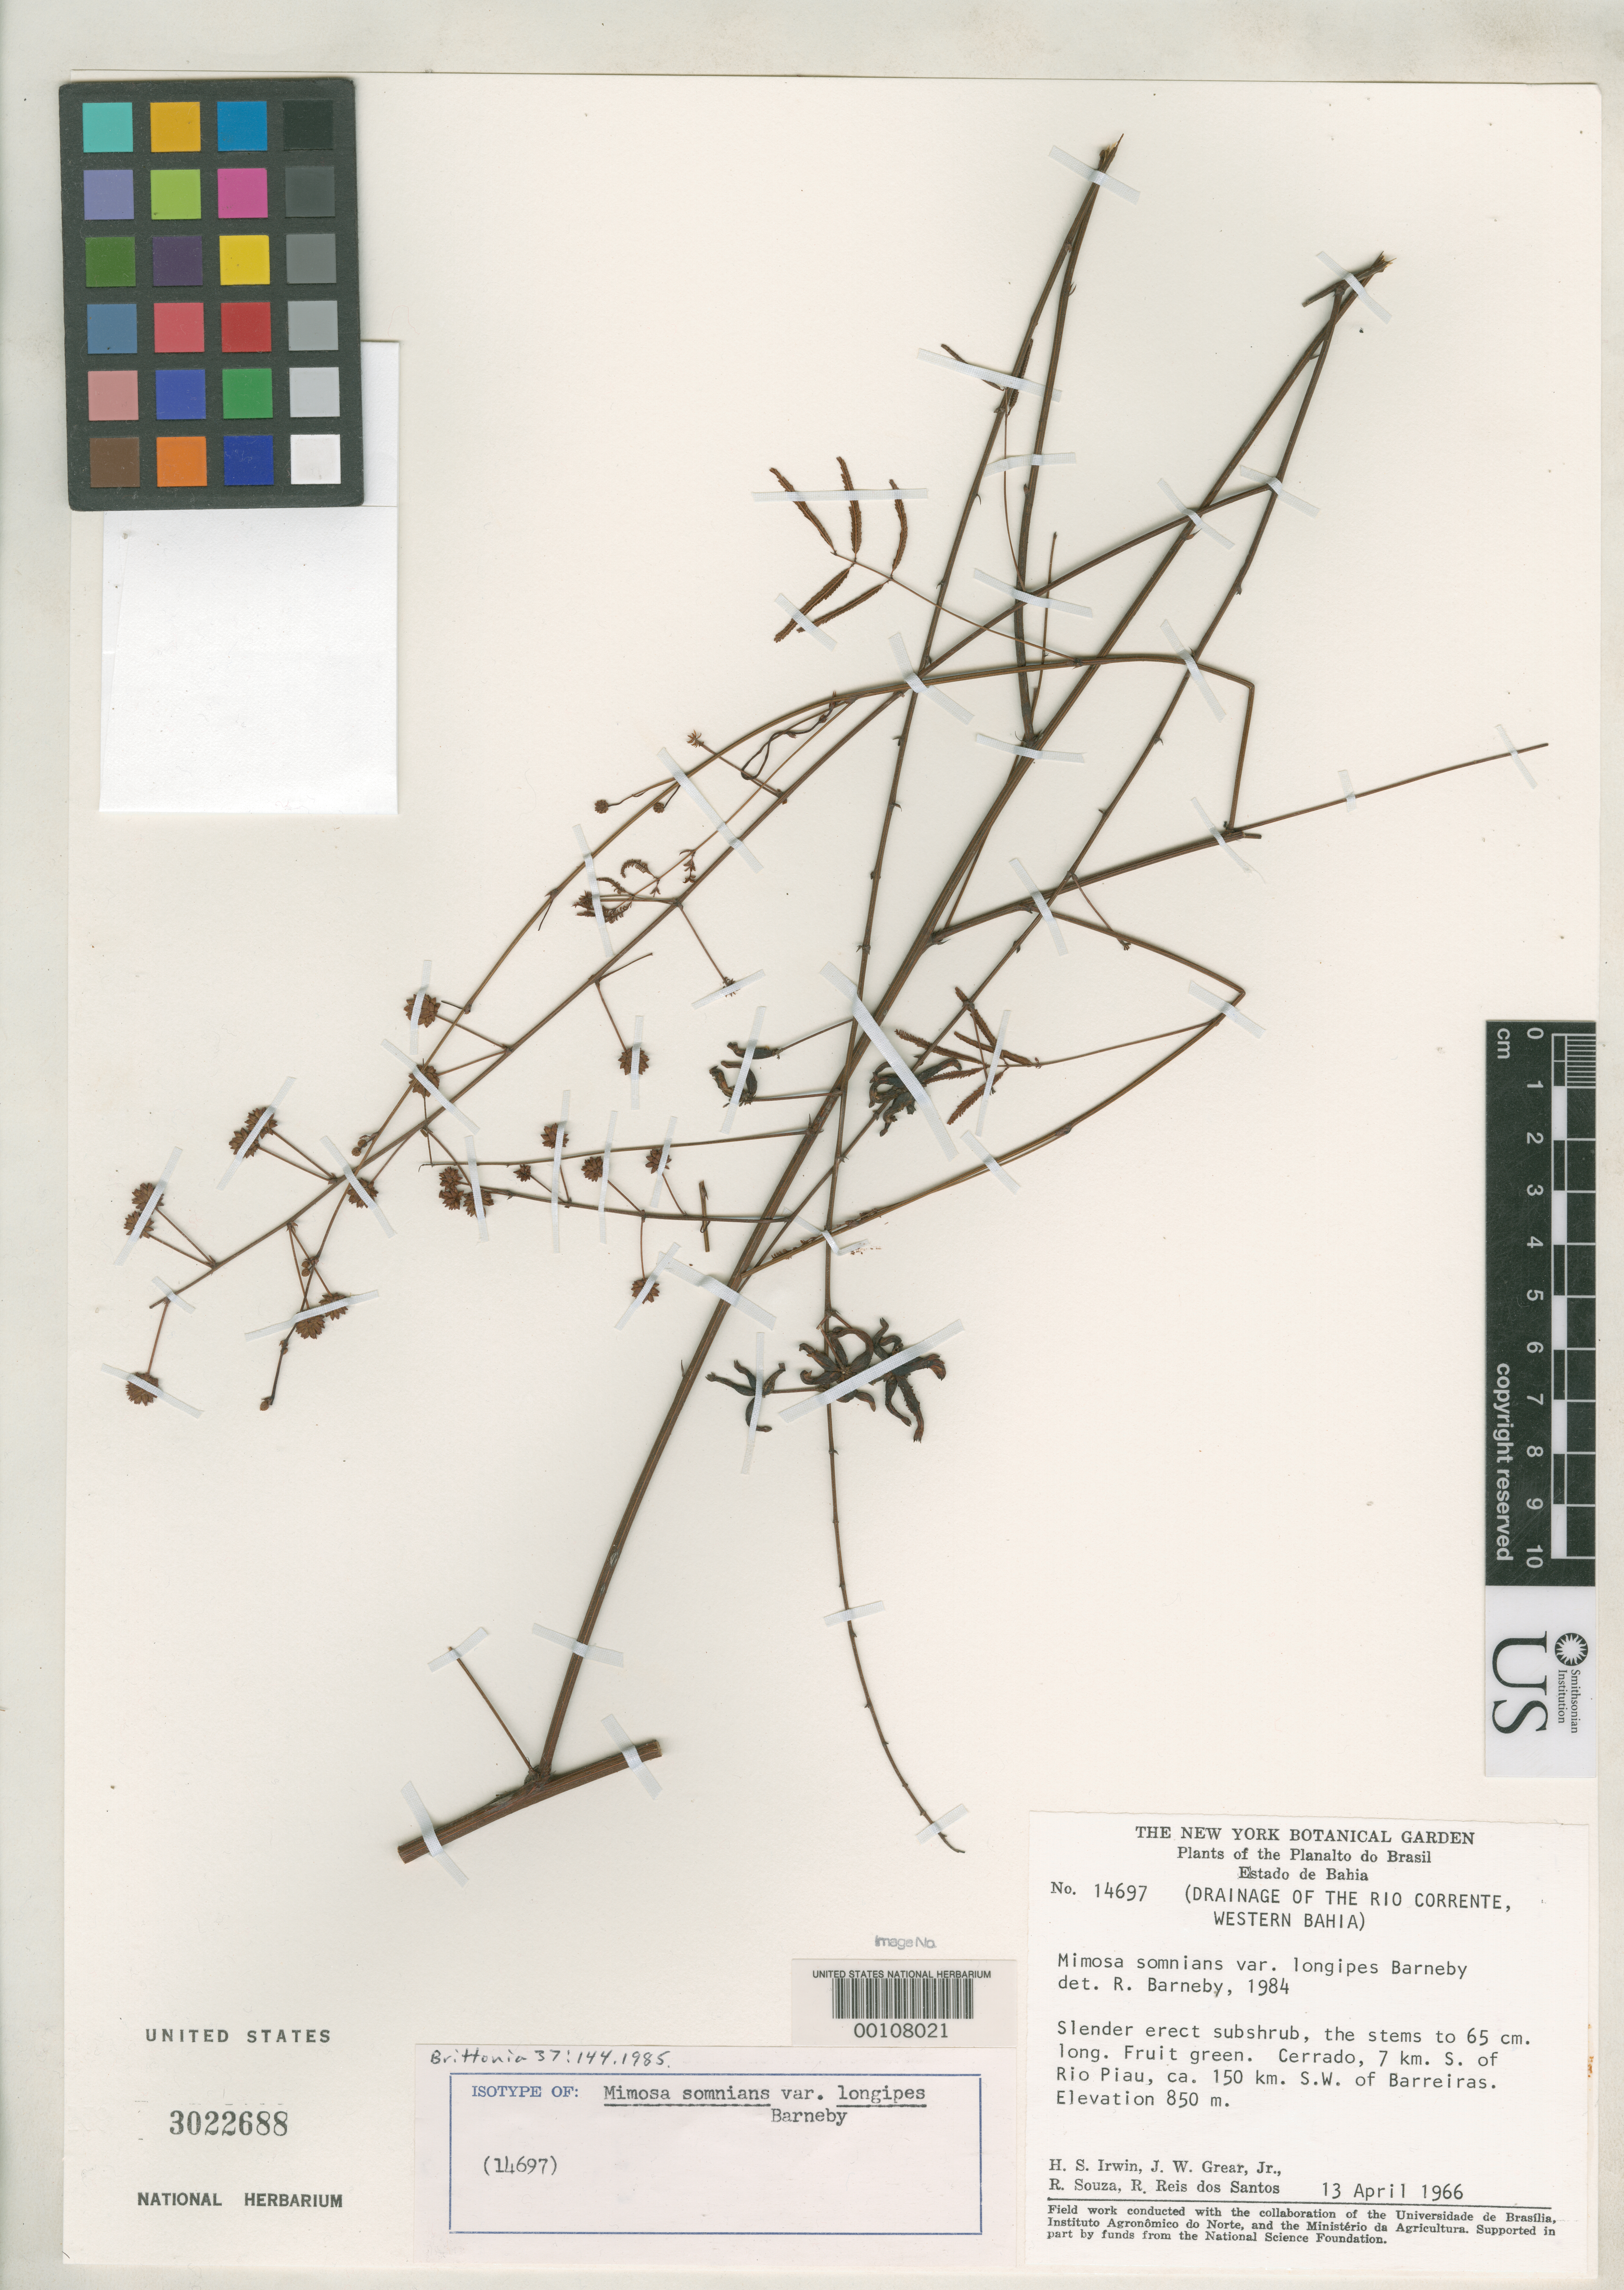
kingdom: Plantae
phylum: Tracheophyta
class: Magnoliopsida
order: Fabales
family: Fabaceae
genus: Mimosa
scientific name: Mimosa somnians var. longipes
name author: Barneby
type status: Isotype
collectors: H. Irwin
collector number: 14697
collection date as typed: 13 Apr 1966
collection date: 1966-04-13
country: Brazil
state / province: Bahia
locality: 7 km S of Rio Piau, ca. 150 km SW of Barreiras.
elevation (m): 850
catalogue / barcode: US 3022688